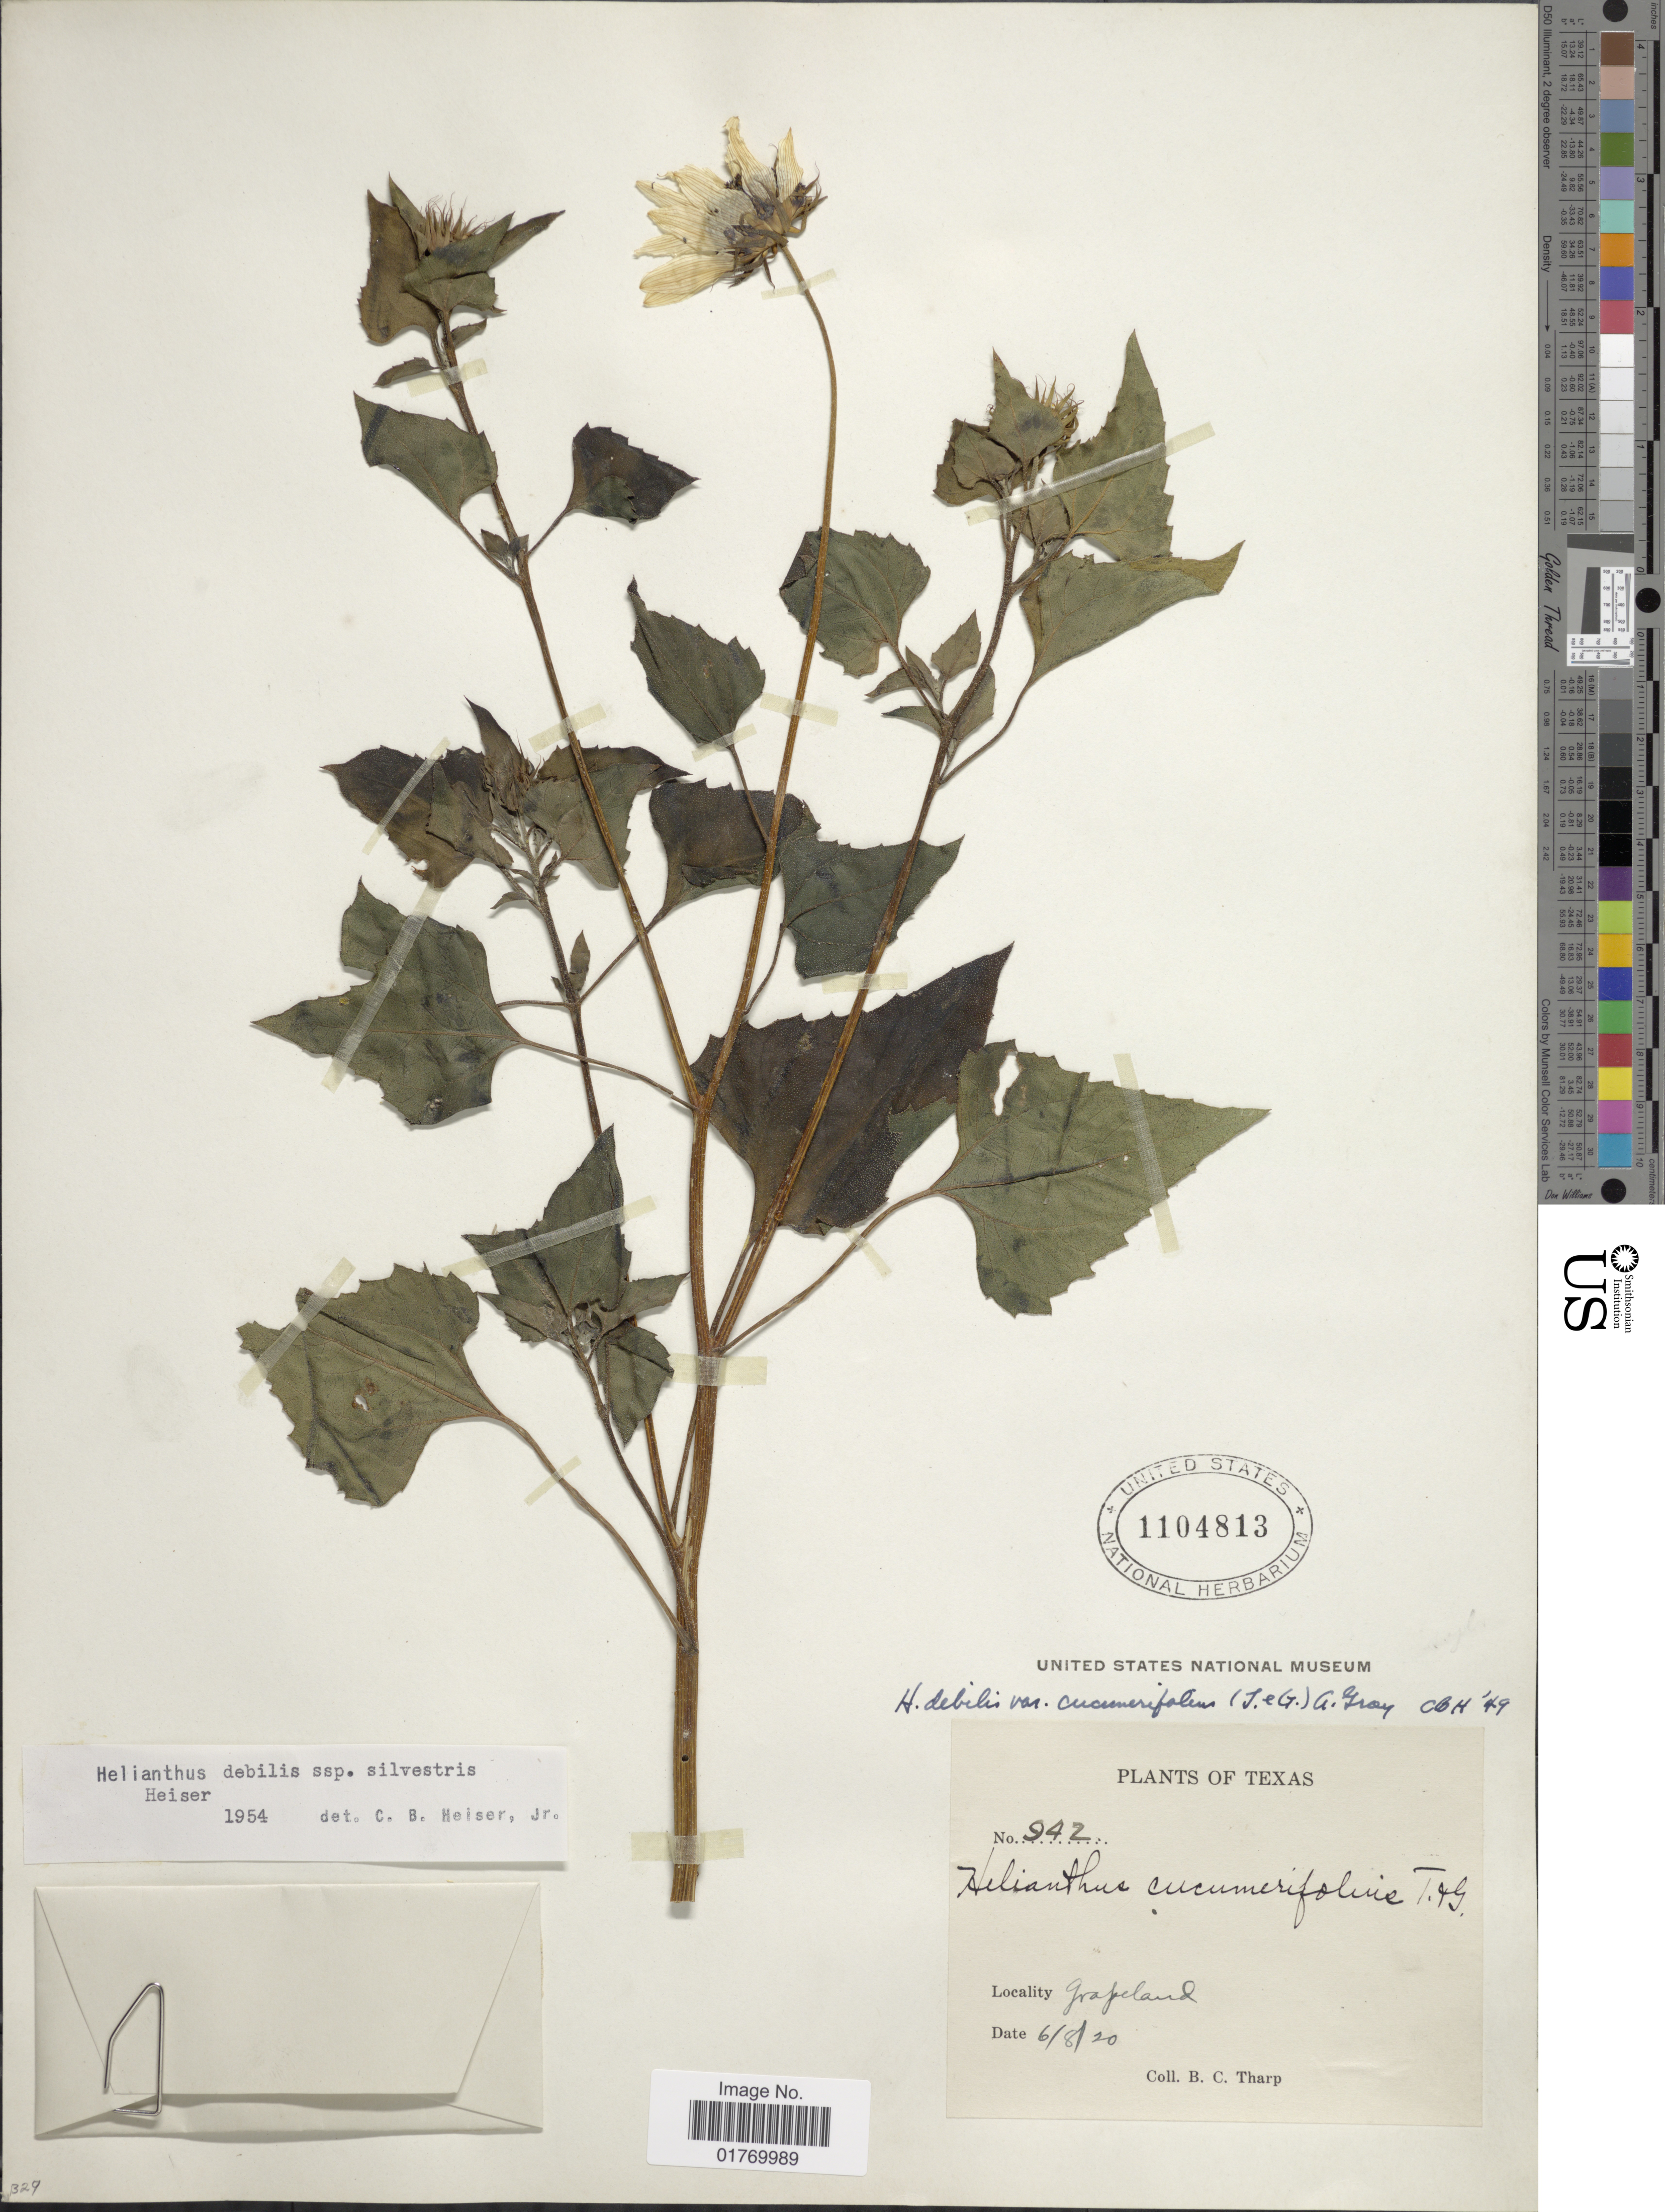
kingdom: Plantae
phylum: Tracheophyta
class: Magnoliopsida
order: Asterales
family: Asteraceae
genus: Helianthus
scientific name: Helianthus debilis subsp. sylvestris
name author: Heiser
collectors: B. C. Tharp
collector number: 942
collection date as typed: Transcribed d/m/y: 8/6/20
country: United States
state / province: Texas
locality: Grapeland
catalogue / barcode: US 1104813